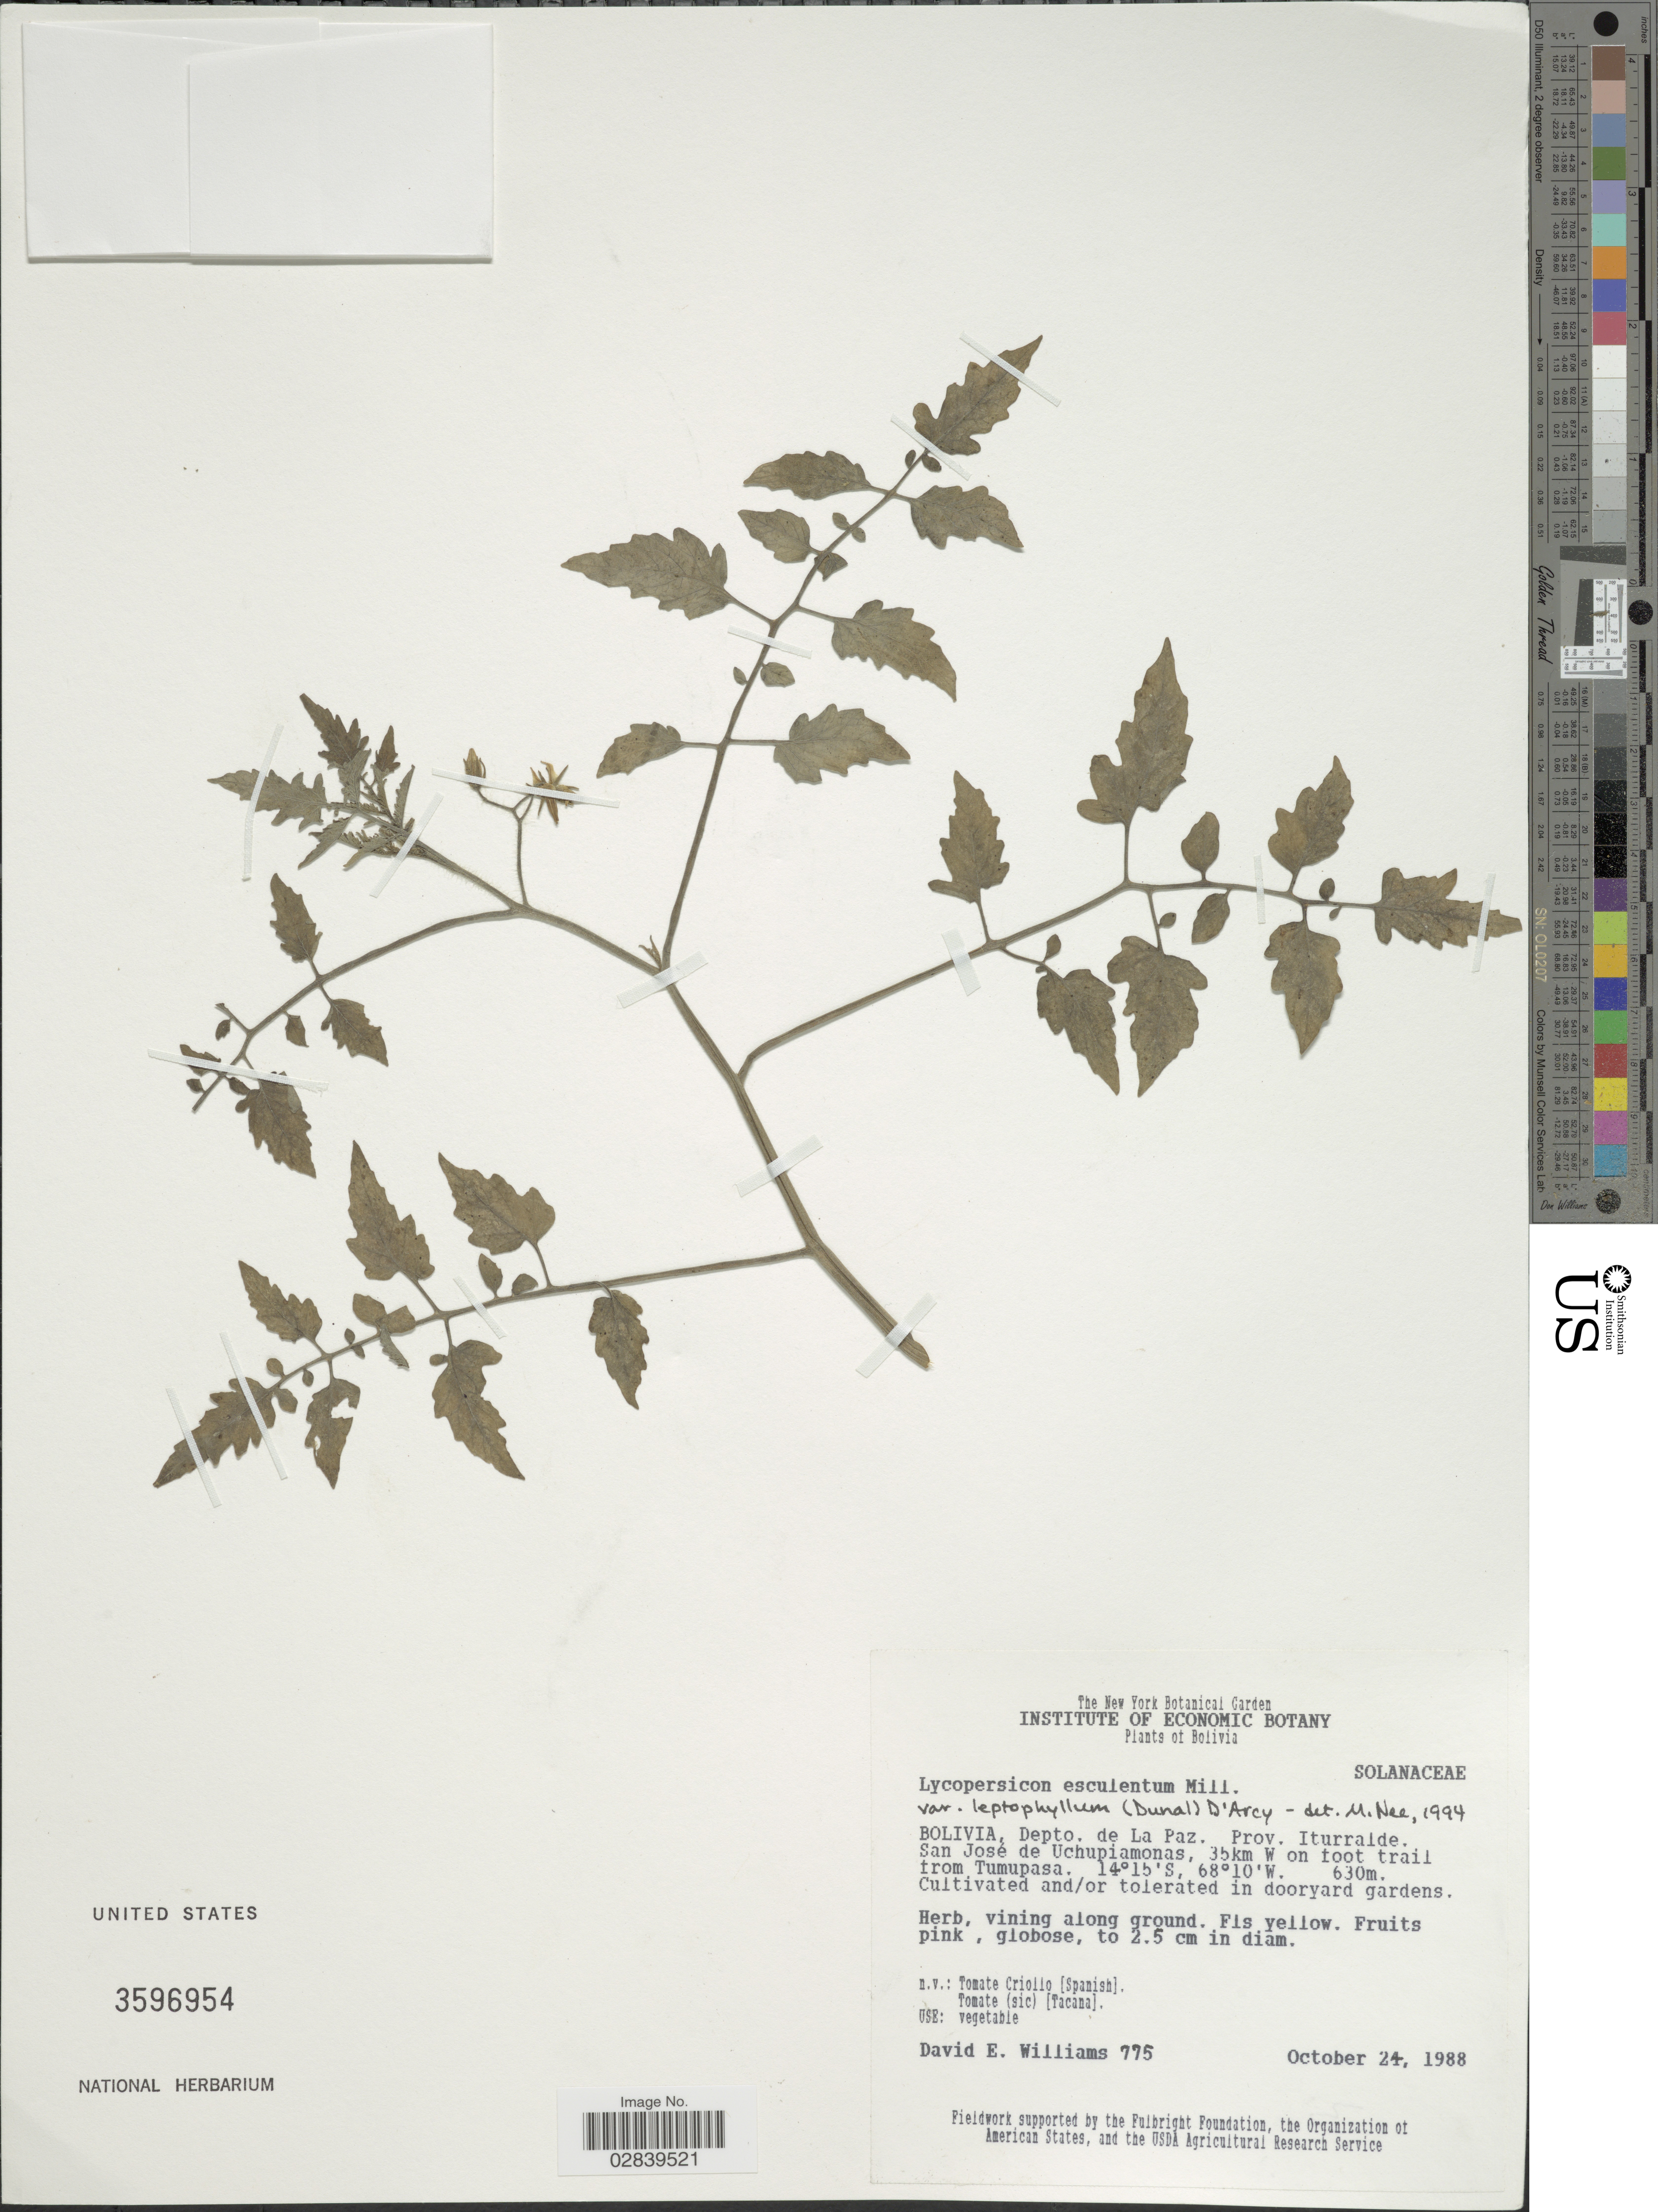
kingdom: Plantae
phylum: Tracheophyta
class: Magnoliopsida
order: Solanales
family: Solanaceae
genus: Lycopersicon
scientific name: Lycopersicon esculentum var. leptophyllum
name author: (Dunal) D'Arcy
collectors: D. E. Williams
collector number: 775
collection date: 1988-10-24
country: Bolivia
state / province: La Paz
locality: Depto. de La Paz, Prov. Iturralde, San José de Uchupiamonas, 35 km W on foot trail from Tumupasa.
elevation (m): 630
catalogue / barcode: US 3596954